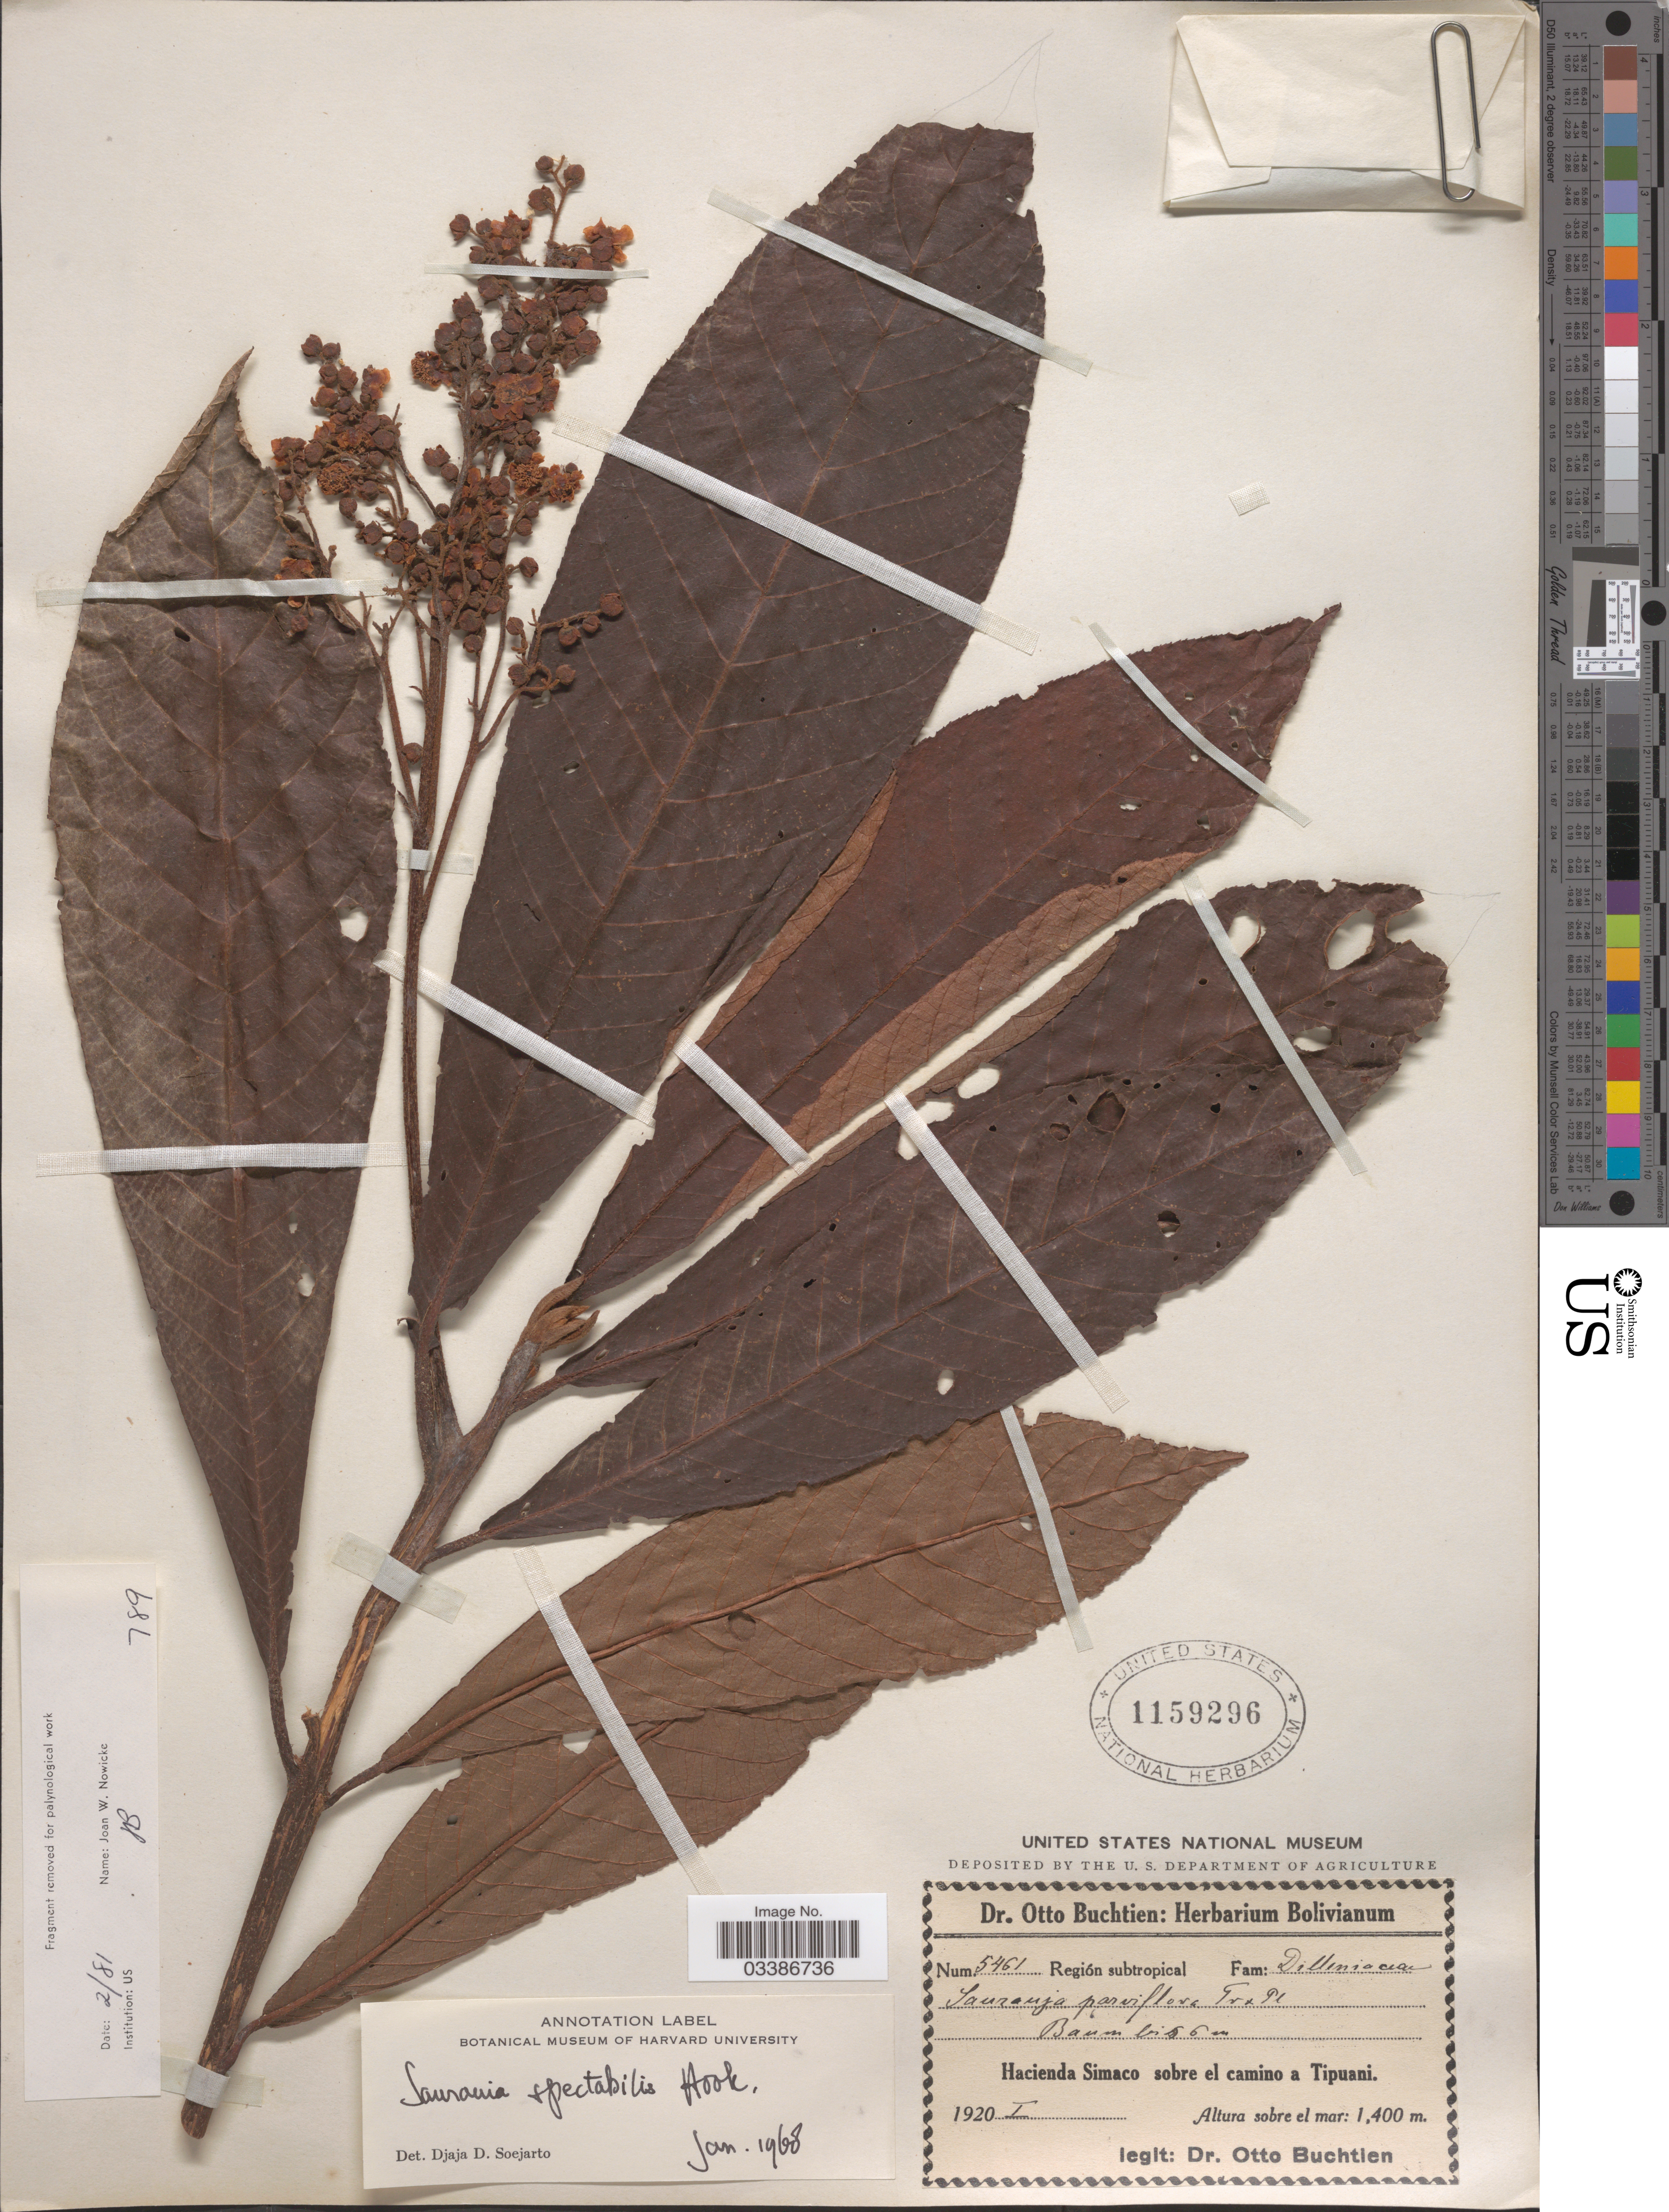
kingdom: Plantae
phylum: Tracheophyta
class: Magnoliopsida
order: Ericales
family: Actinidiaceae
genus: Saurauia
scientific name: Saurauia spectabilis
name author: Hook.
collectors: O. Buchtien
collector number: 5461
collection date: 1920-01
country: Bolivia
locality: Hacienda Simaco sobre el camino a Tipuani.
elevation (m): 1400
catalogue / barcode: US 1159296